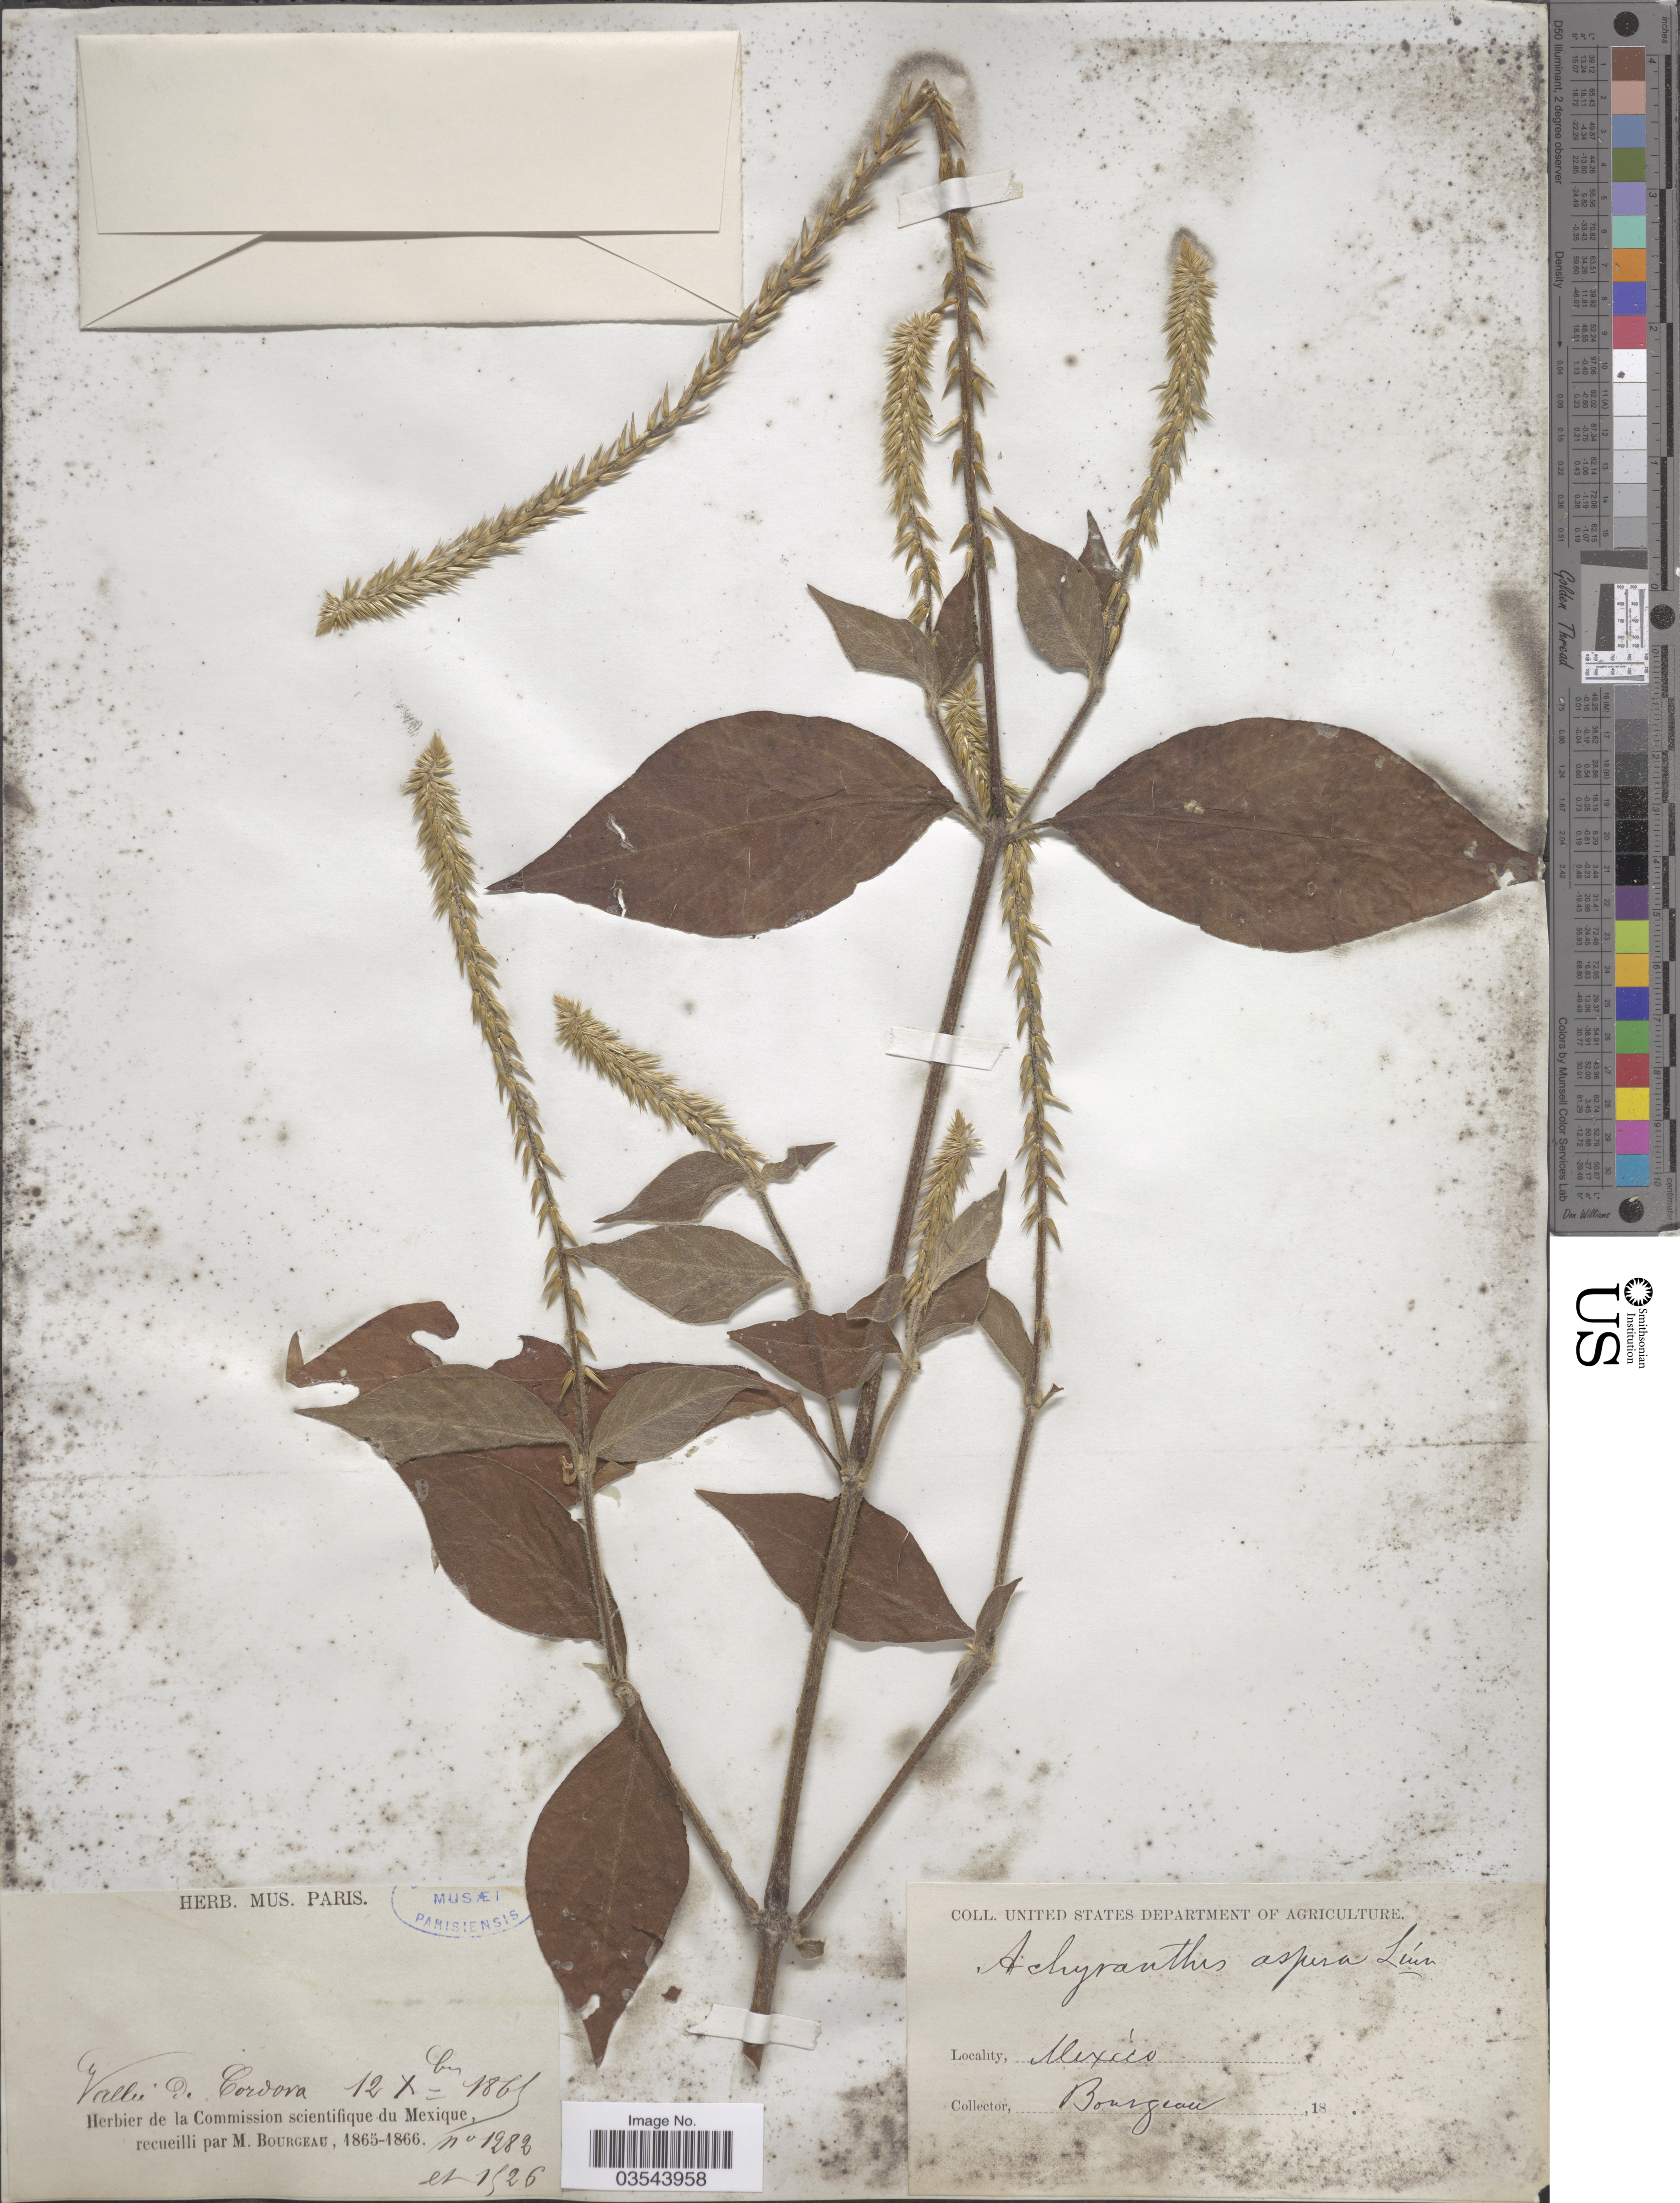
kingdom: Plantae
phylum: Tracheophyta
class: Magnoliopsida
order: Caryophyllales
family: Amaranthaceae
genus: Achyranthes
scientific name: Achyranthes aspera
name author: L.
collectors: M. Bourgeau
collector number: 1282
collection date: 1865-10-12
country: Mexico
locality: Vallée de Cordova.